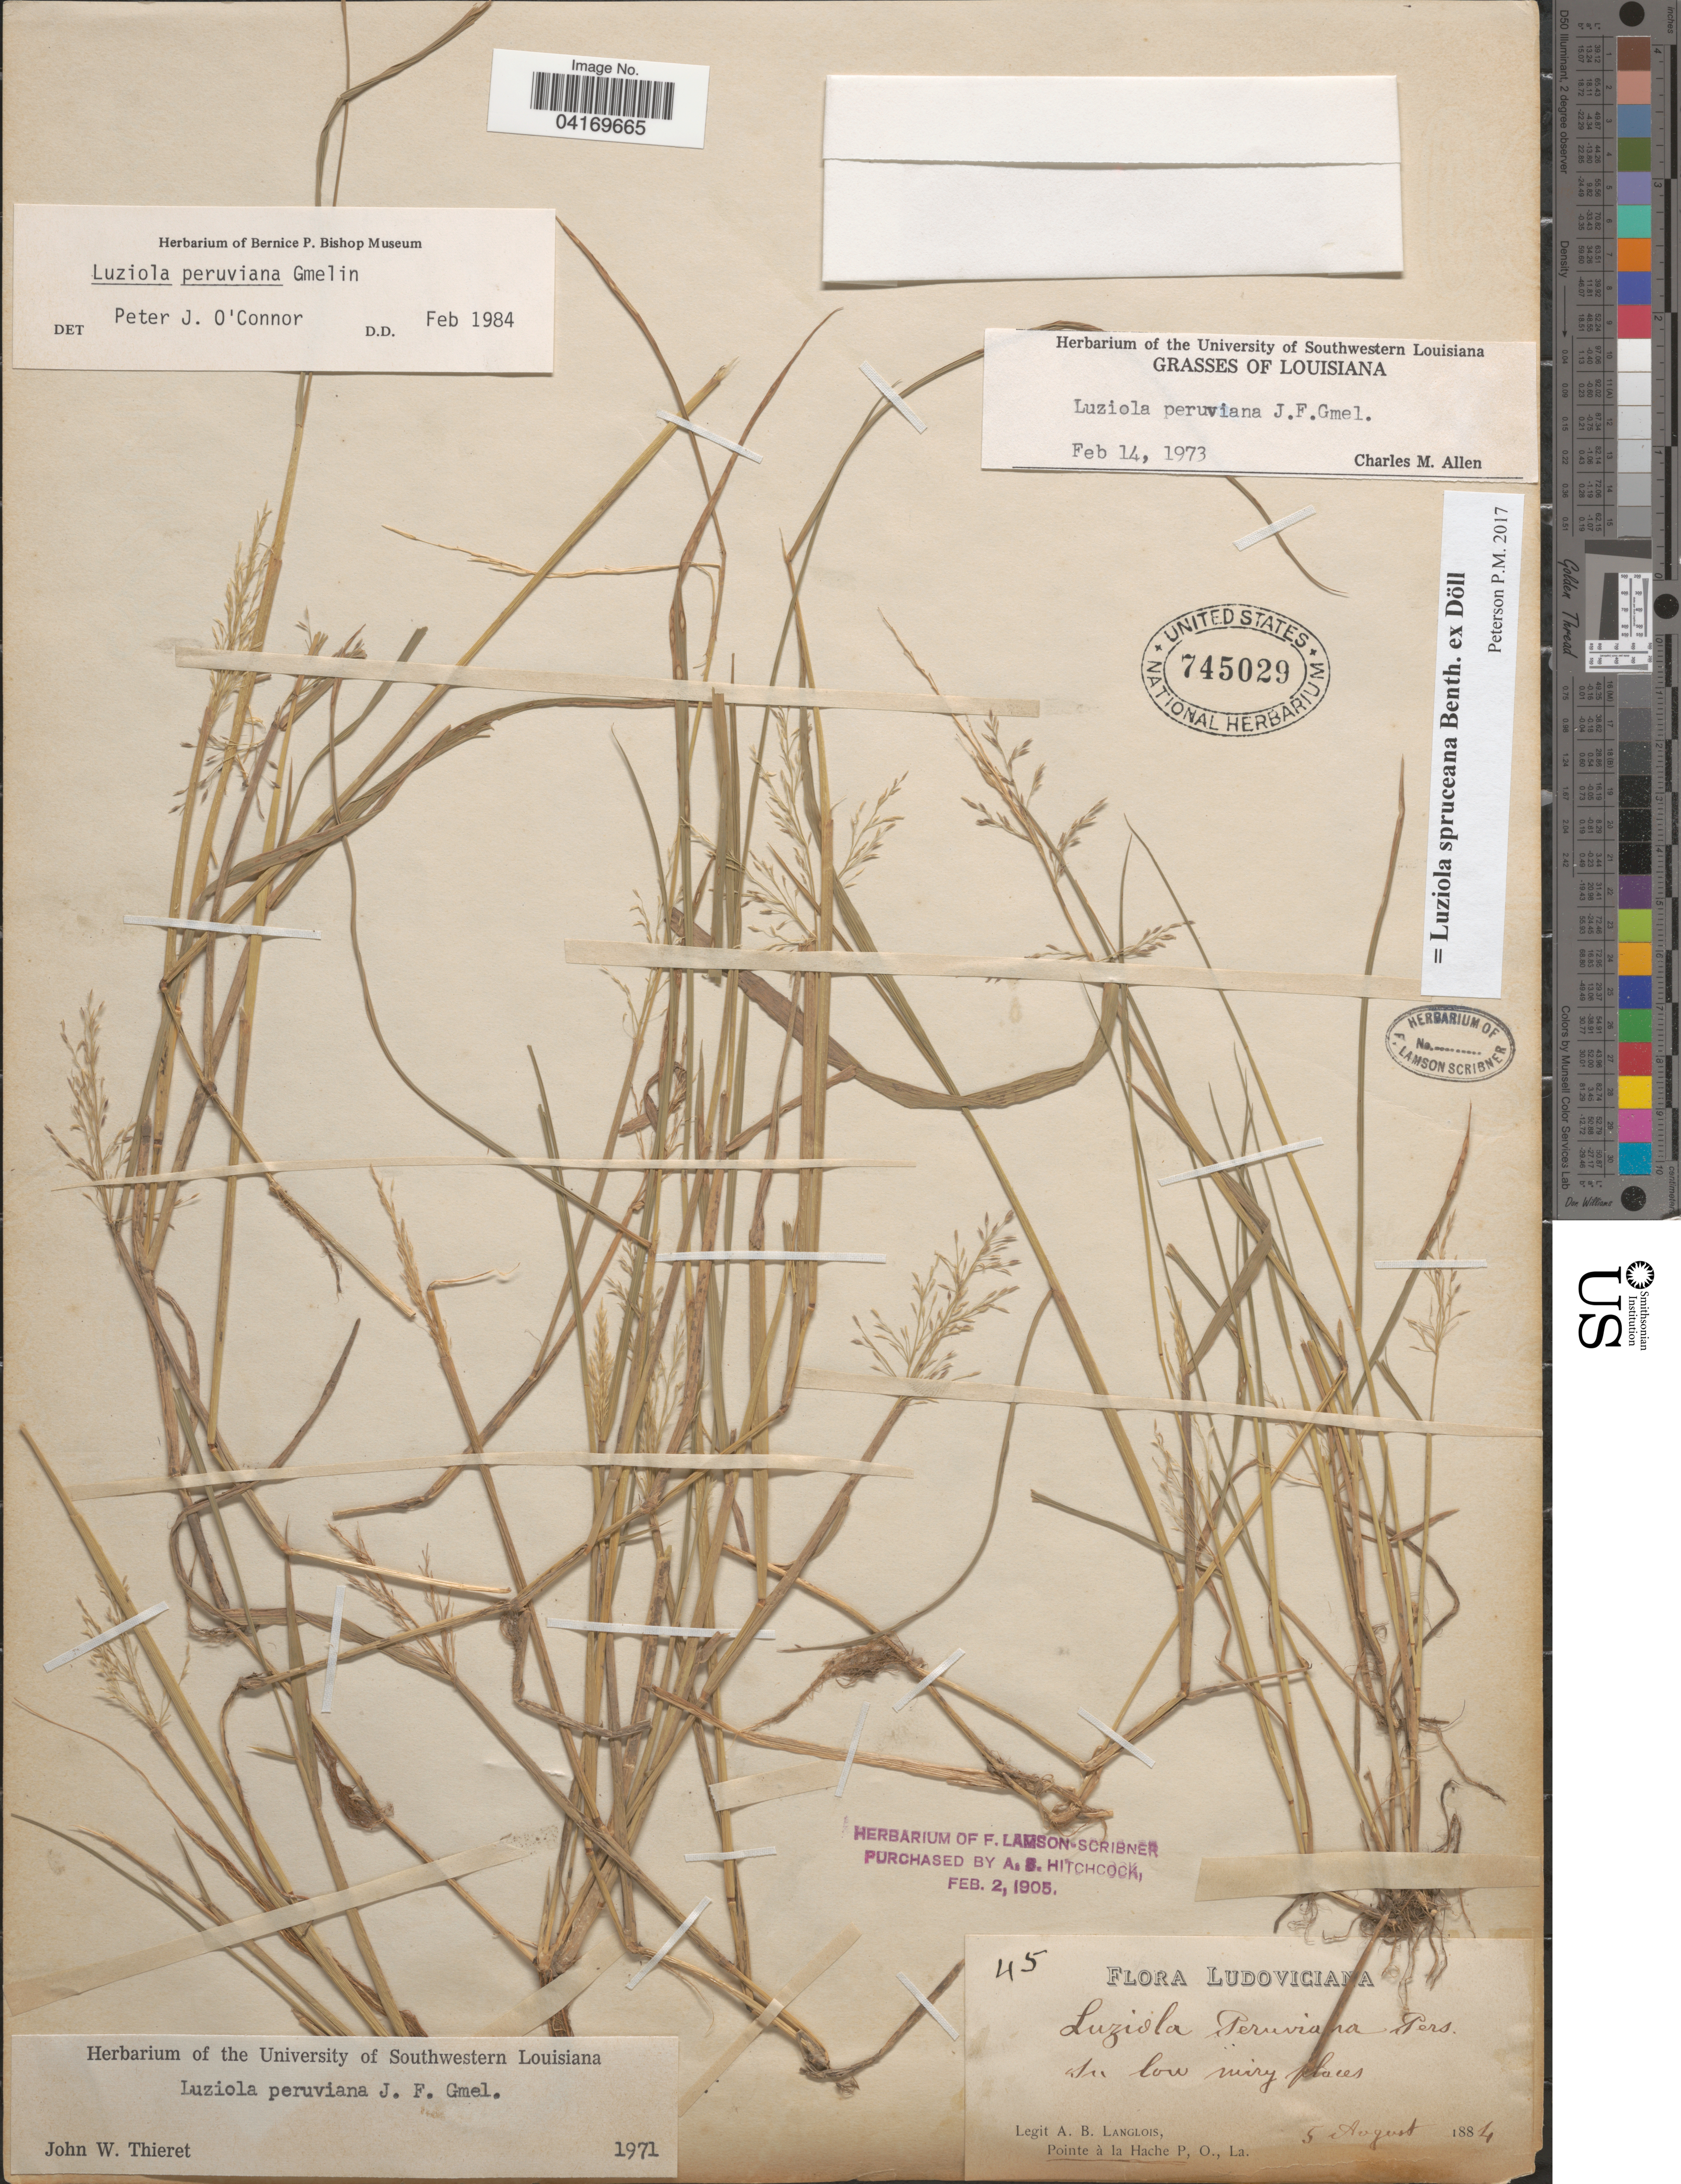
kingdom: Plantae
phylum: Tracheophyta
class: Liliopsida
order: Poales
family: Poaceae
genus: Luziola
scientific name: Luziola spruceana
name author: Benth. ex Döll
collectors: A. Langlois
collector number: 45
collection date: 1884-08-05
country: United States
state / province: Louisiana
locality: In low miry places.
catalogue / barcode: US 745029